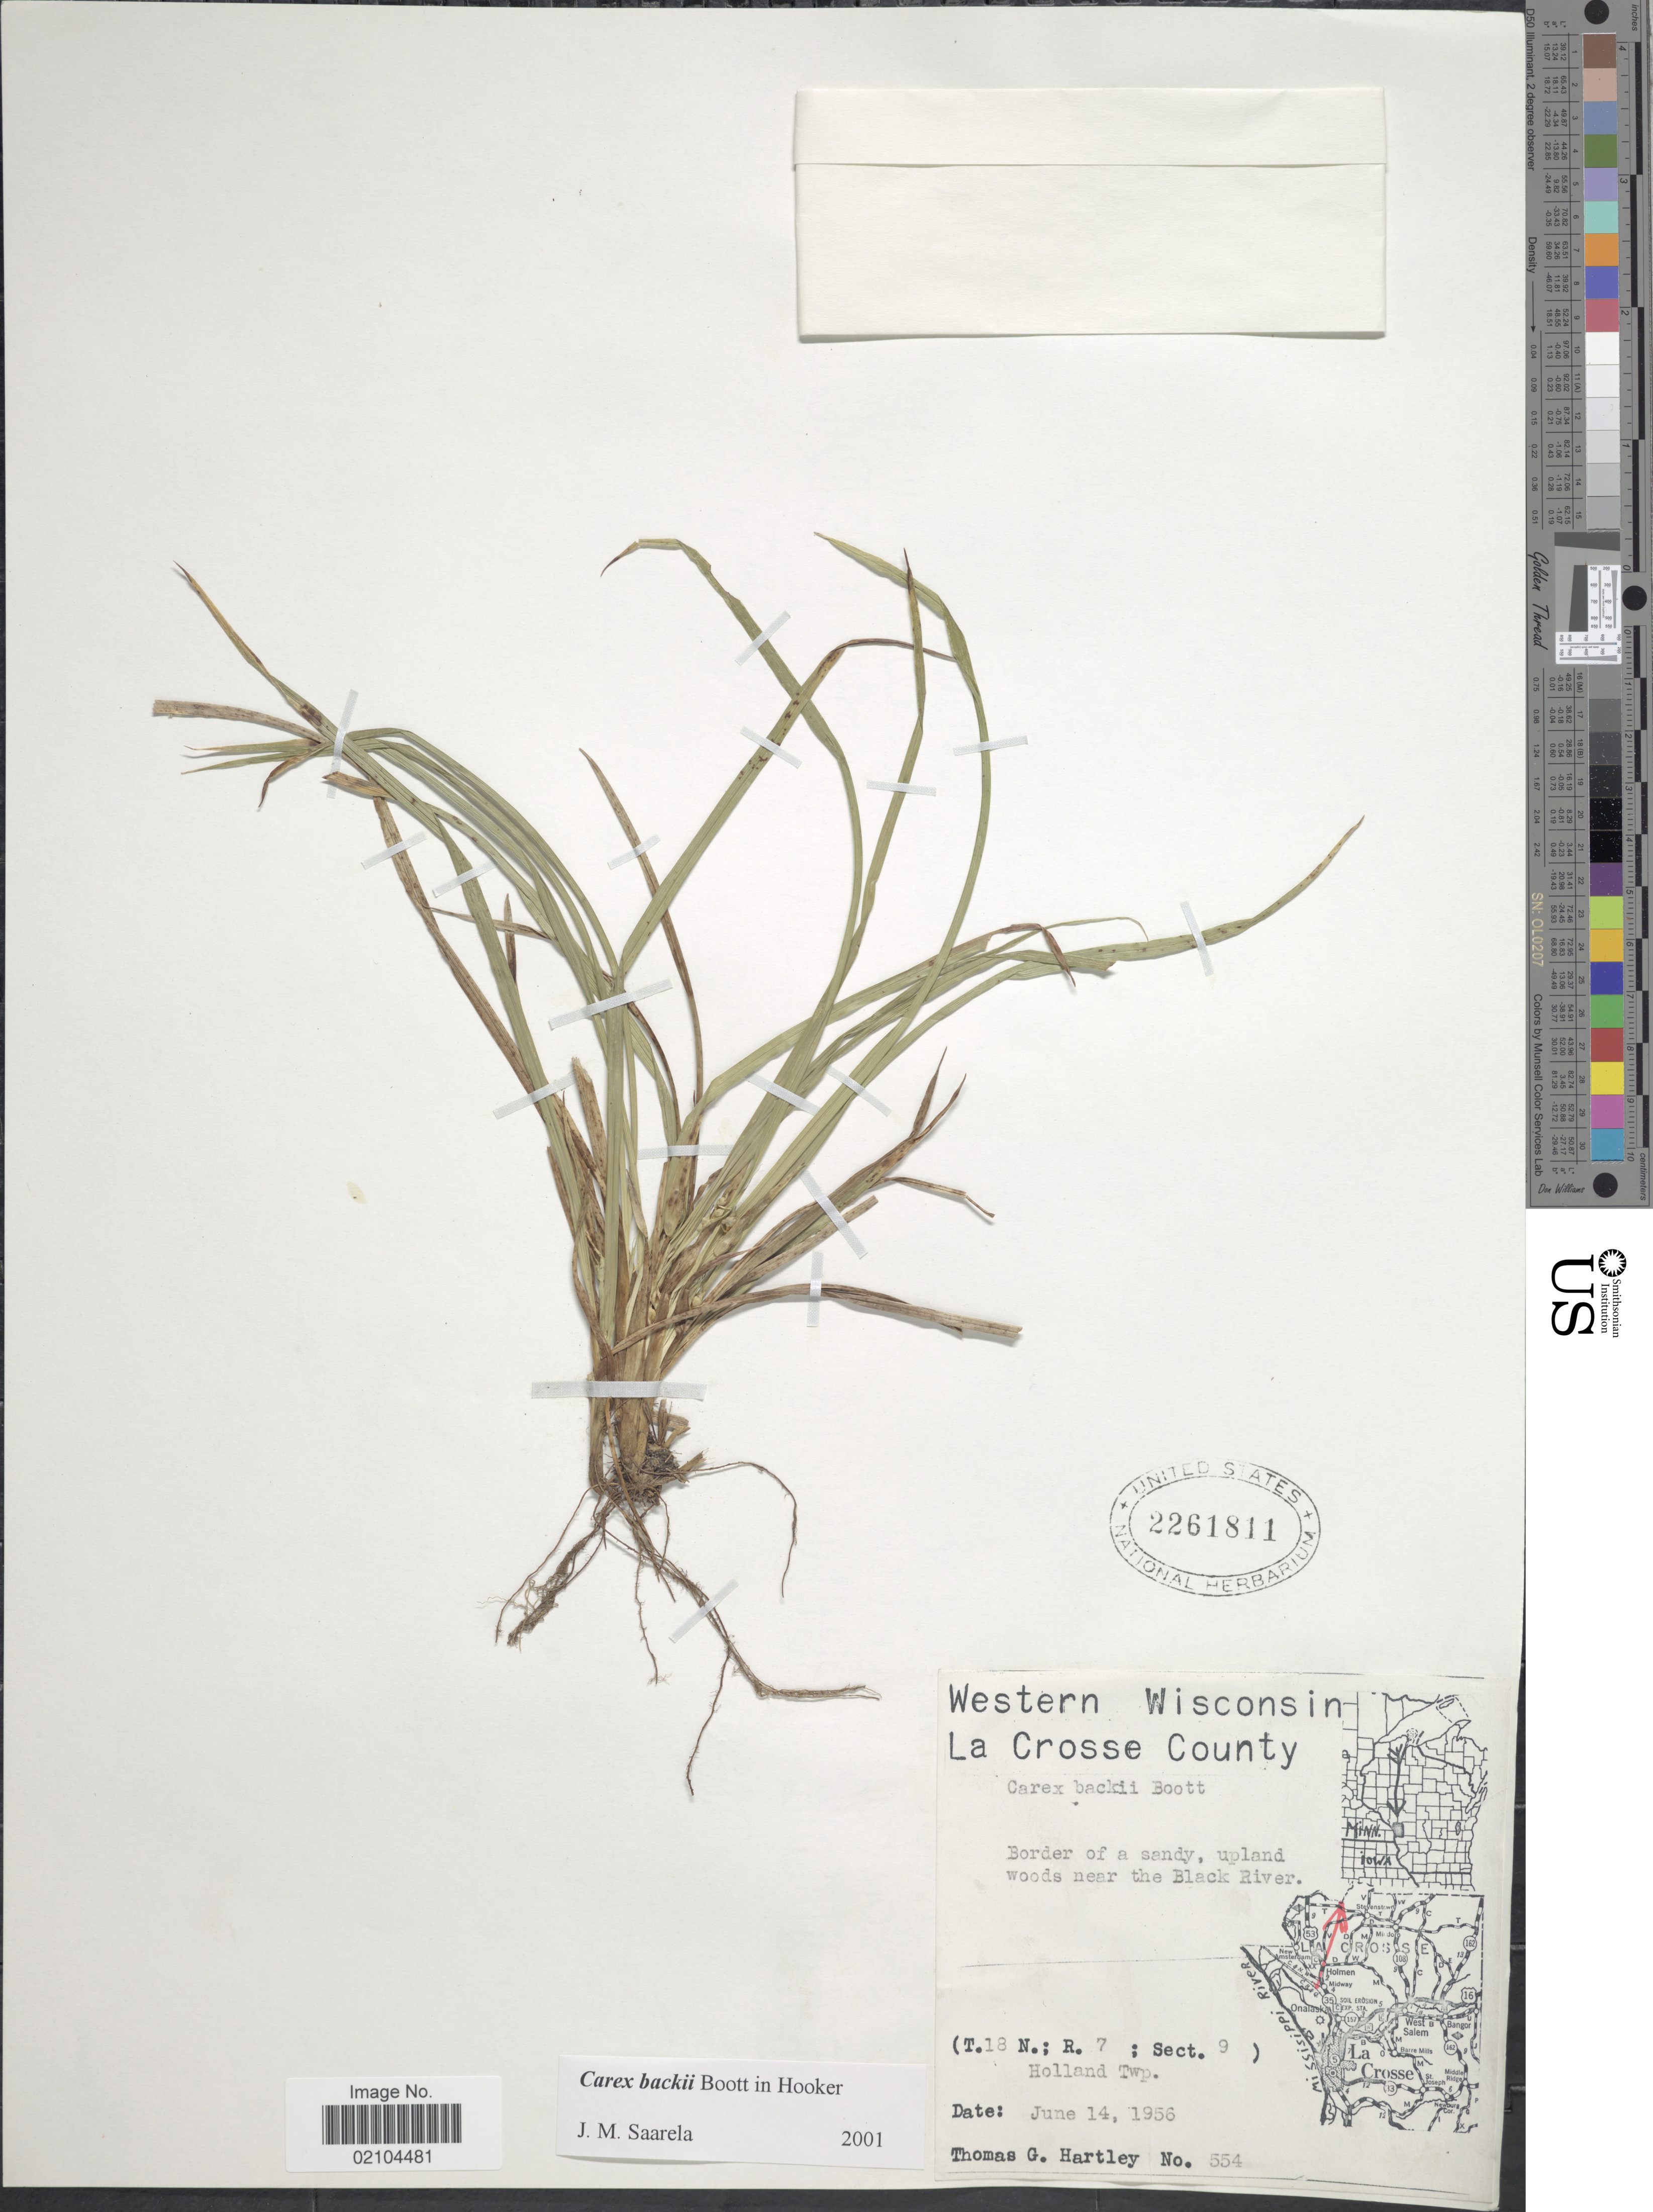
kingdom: Plantae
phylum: Tracheophyta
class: Liliopsida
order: Poales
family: Cyperaceae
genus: Carex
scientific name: Carex backii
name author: Boott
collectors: T. G. Hartley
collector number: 554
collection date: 1956-06-14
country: United States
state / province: Wisconsin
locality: Western Wisconsin, La Crosse County, border of a sandy, upland woods near the Black River, (T.18 N.; R. 7; Sec. 9), Holland Twp.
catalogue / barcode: US 2261811